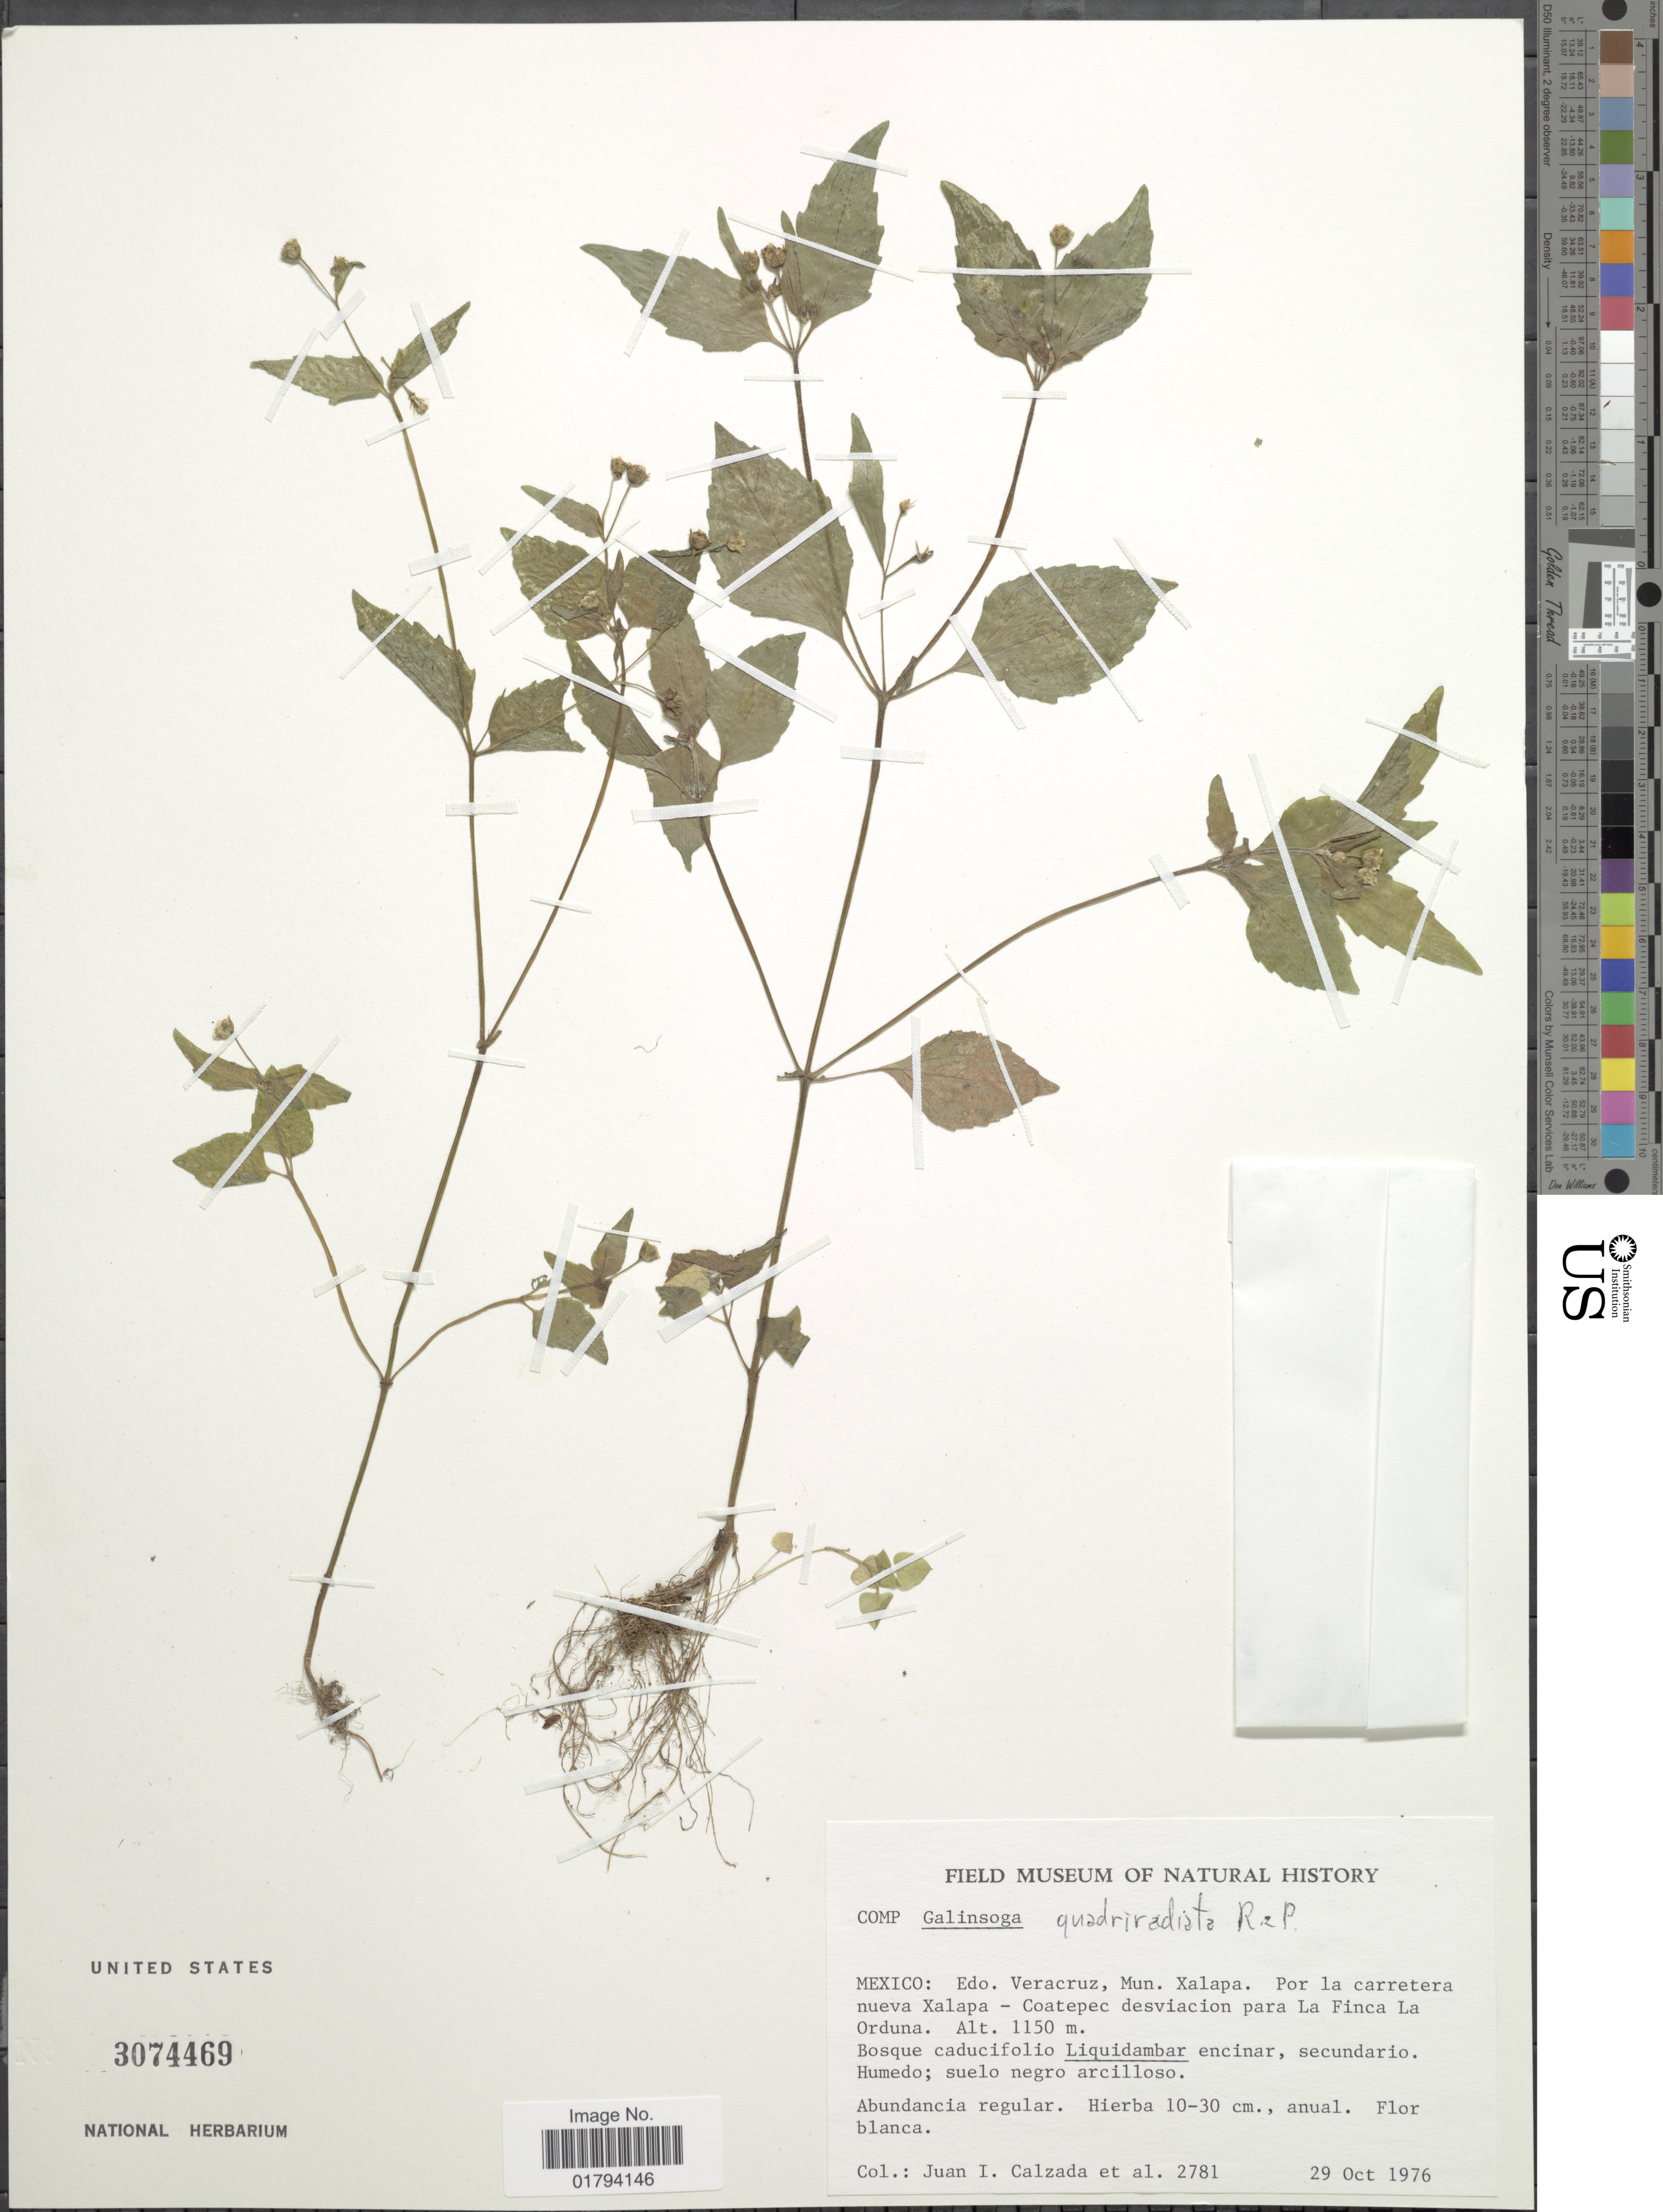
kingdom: Plantae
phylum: Tracheophyta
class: Magnoliopsida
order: Asterales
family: Asteraceae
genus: Galinsoga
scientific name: Galinsoga quadriradiata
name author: Ruiz & Pav.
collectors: J. I. Calzada & et al.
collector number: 2781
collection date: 1976-10-29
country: Mexico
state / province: Veracruz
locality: Edo. Veracruz, Mun. Xalapa, por la carretera nueva Xalapa-Coatepec desviacion para La Finca La Orduna.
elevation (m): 1150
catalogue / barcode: US 3074469